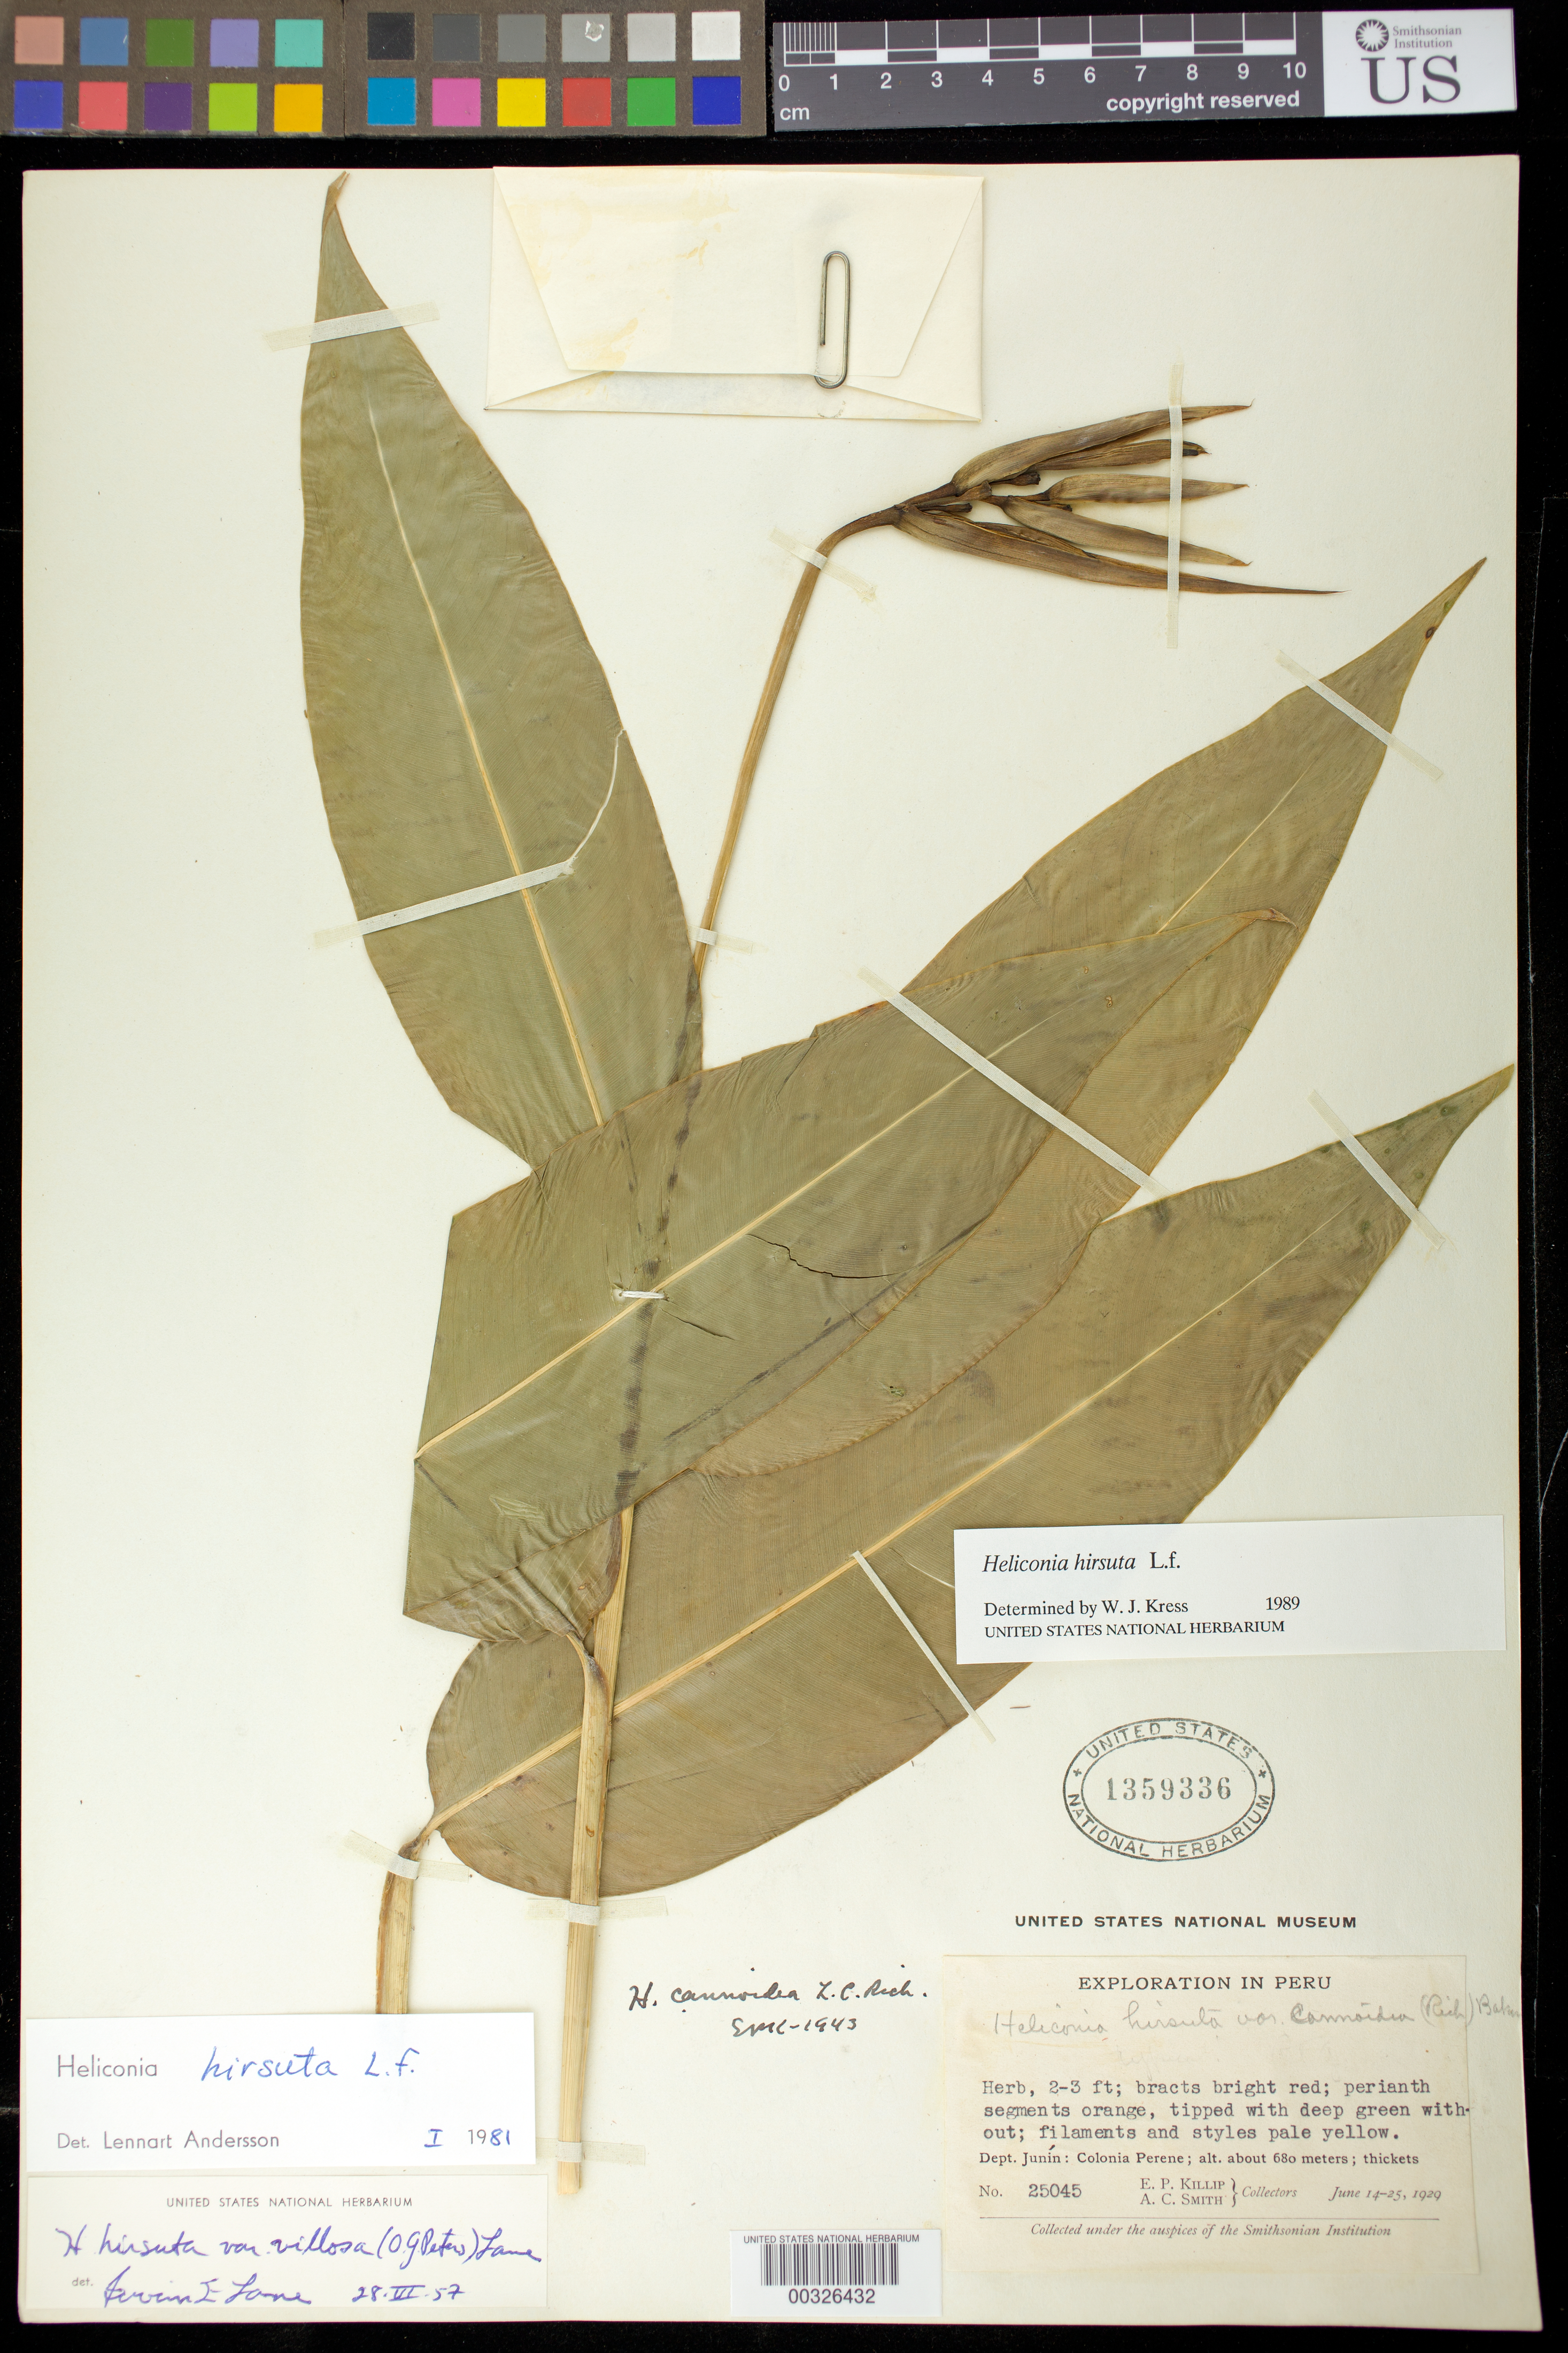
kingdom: Plantae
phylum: Tracheophyta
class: Liliopsida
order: Zingiberales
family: Heliconiaceae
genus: Heliconia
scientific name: Heliconia hirsuta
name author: L. f.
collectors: E. P. Killip & A. C. Smith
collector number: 25045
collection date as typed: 14 Jun 1929 to 25 Jun 1929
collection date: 1929-06-14/1929-06-25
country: Peru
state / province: Junín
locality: Colonia perene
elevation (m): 680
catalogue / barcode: US 1359336